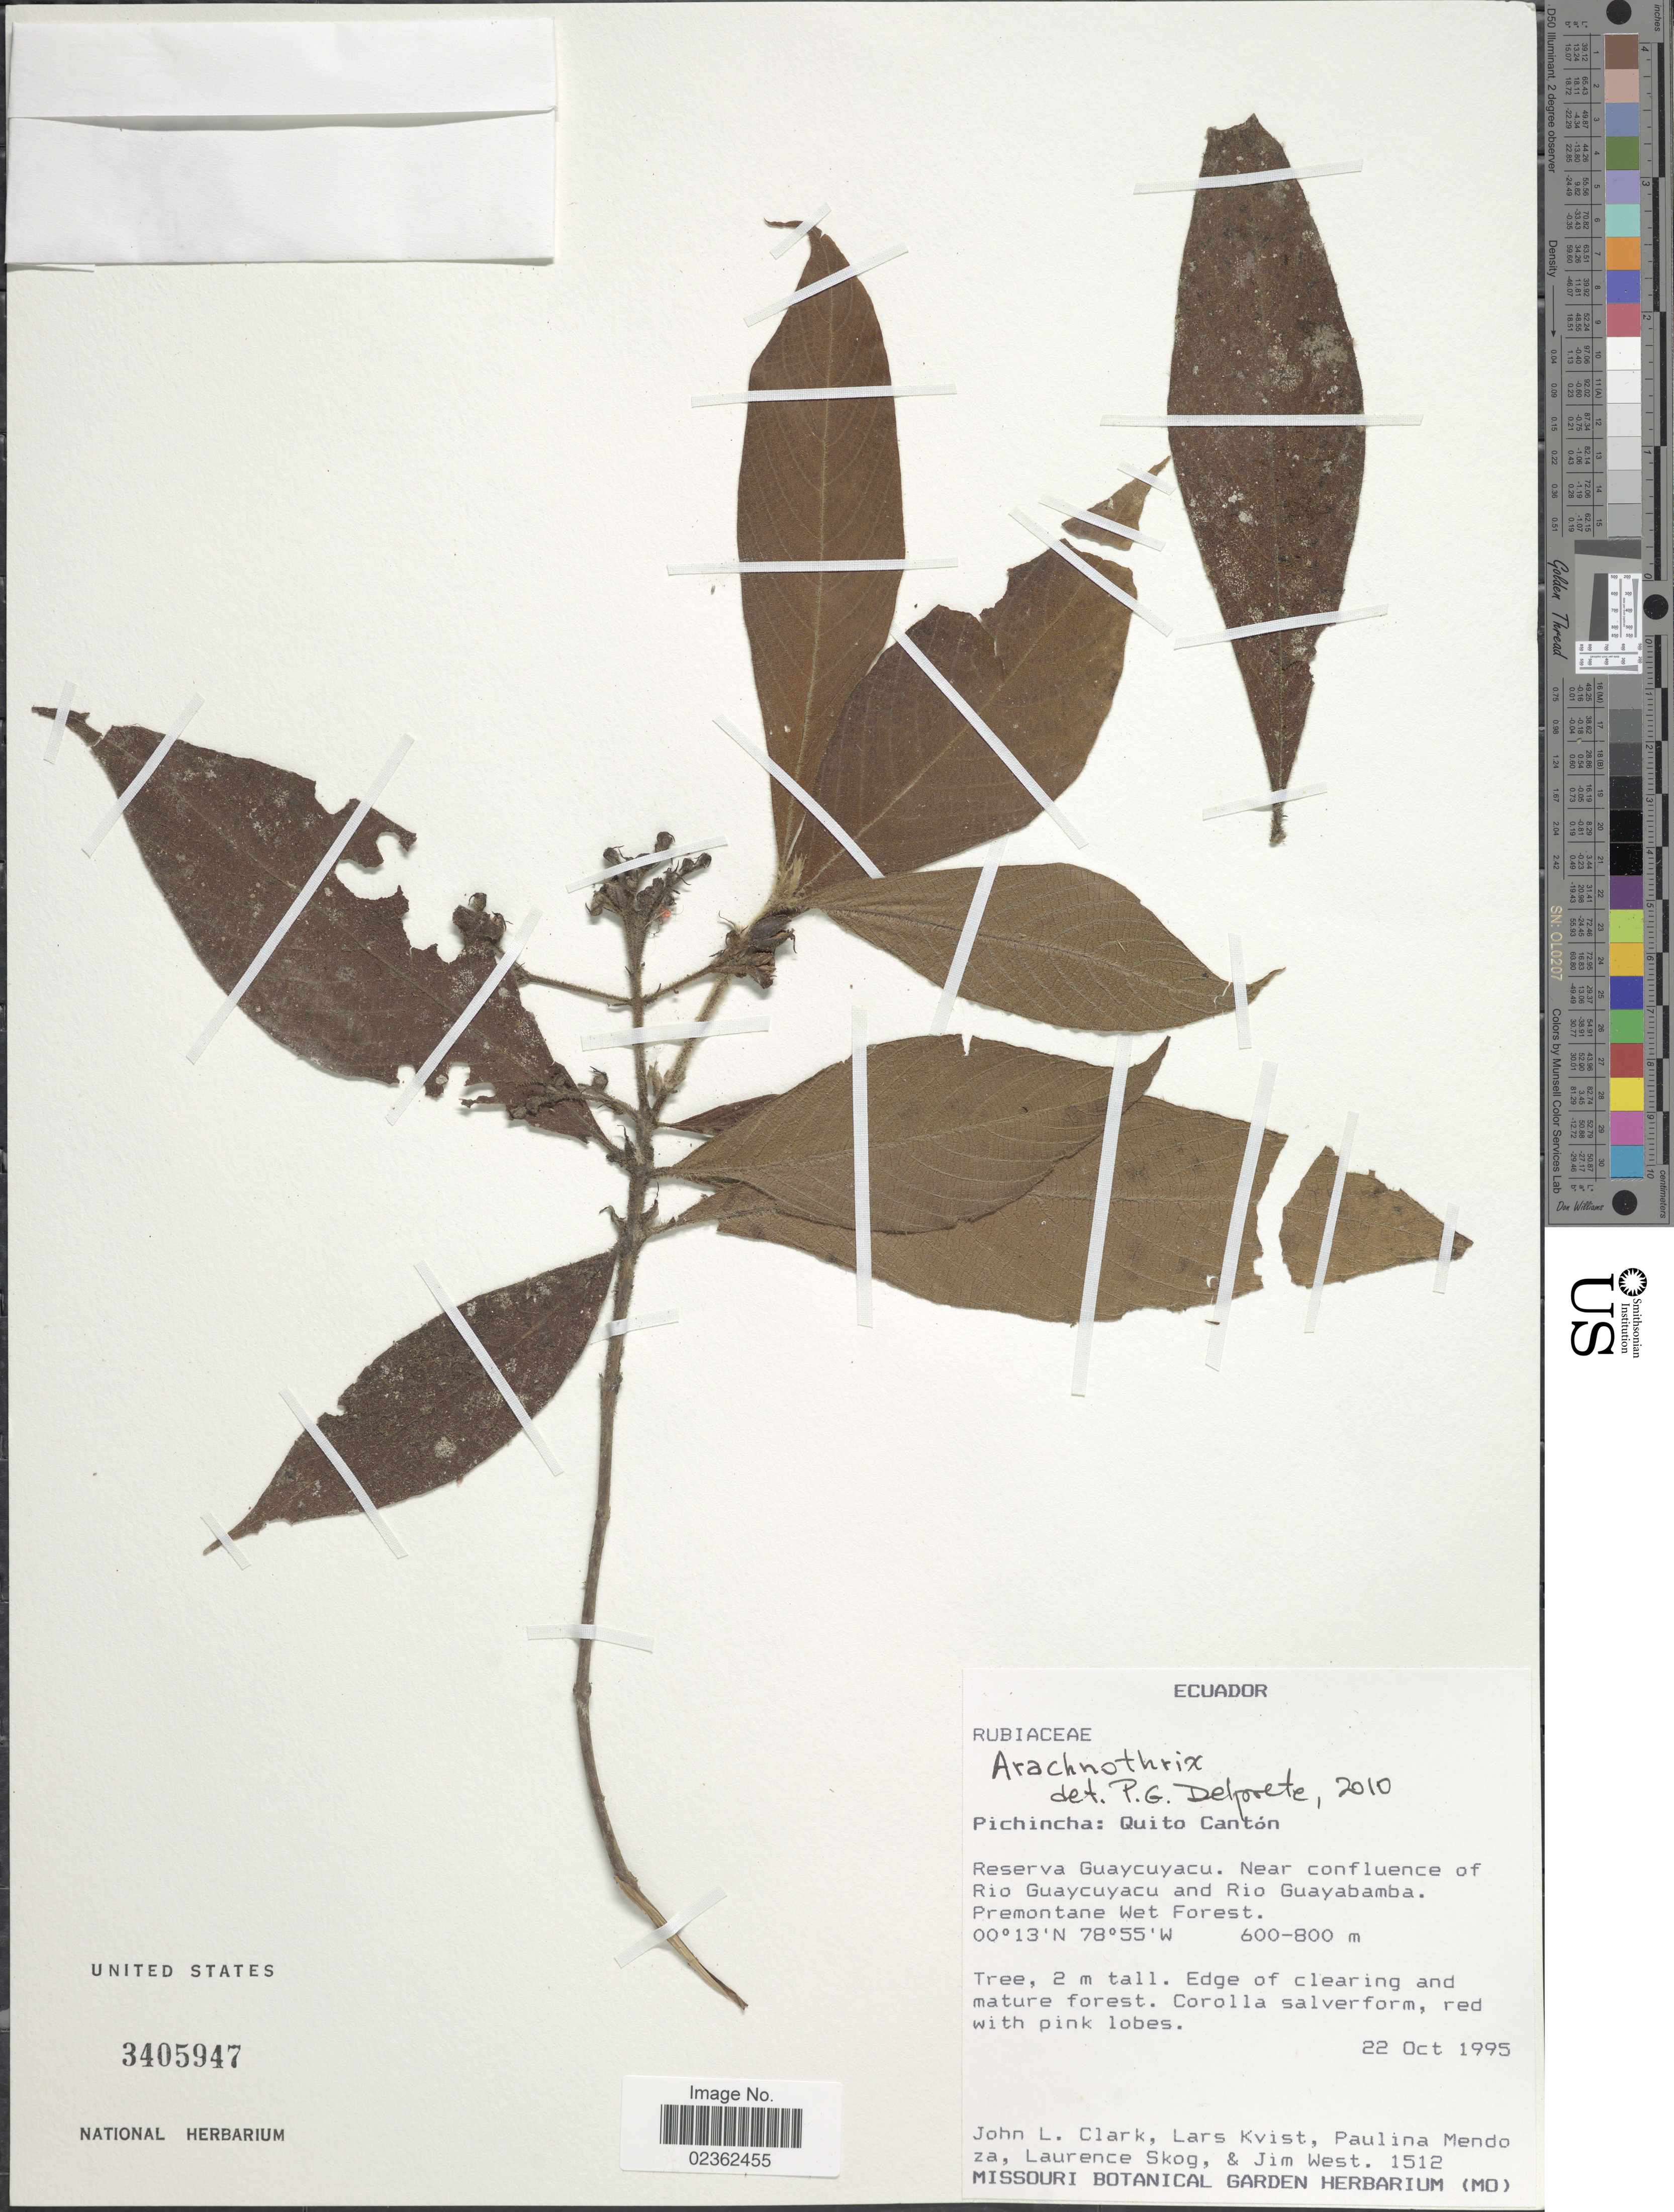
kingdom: Plantae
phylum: Tracheophyta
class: Magnoliopsida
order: Gentianales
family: Rubiaceae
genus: Arachnothryx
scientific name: Arachnothryx sp.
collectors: J. L. Clark, L. P. Kvist, P. Mendoza, L. E. Skog & J. West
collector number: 1512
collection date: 1995-10-22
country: Ecuador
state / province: Pichincha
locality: Quito Canton, Reserva Guaycuyacu, near confluence of Rio Guaycuyacu and Rio Guayabamba.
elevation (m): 600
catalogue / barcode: US 3405947